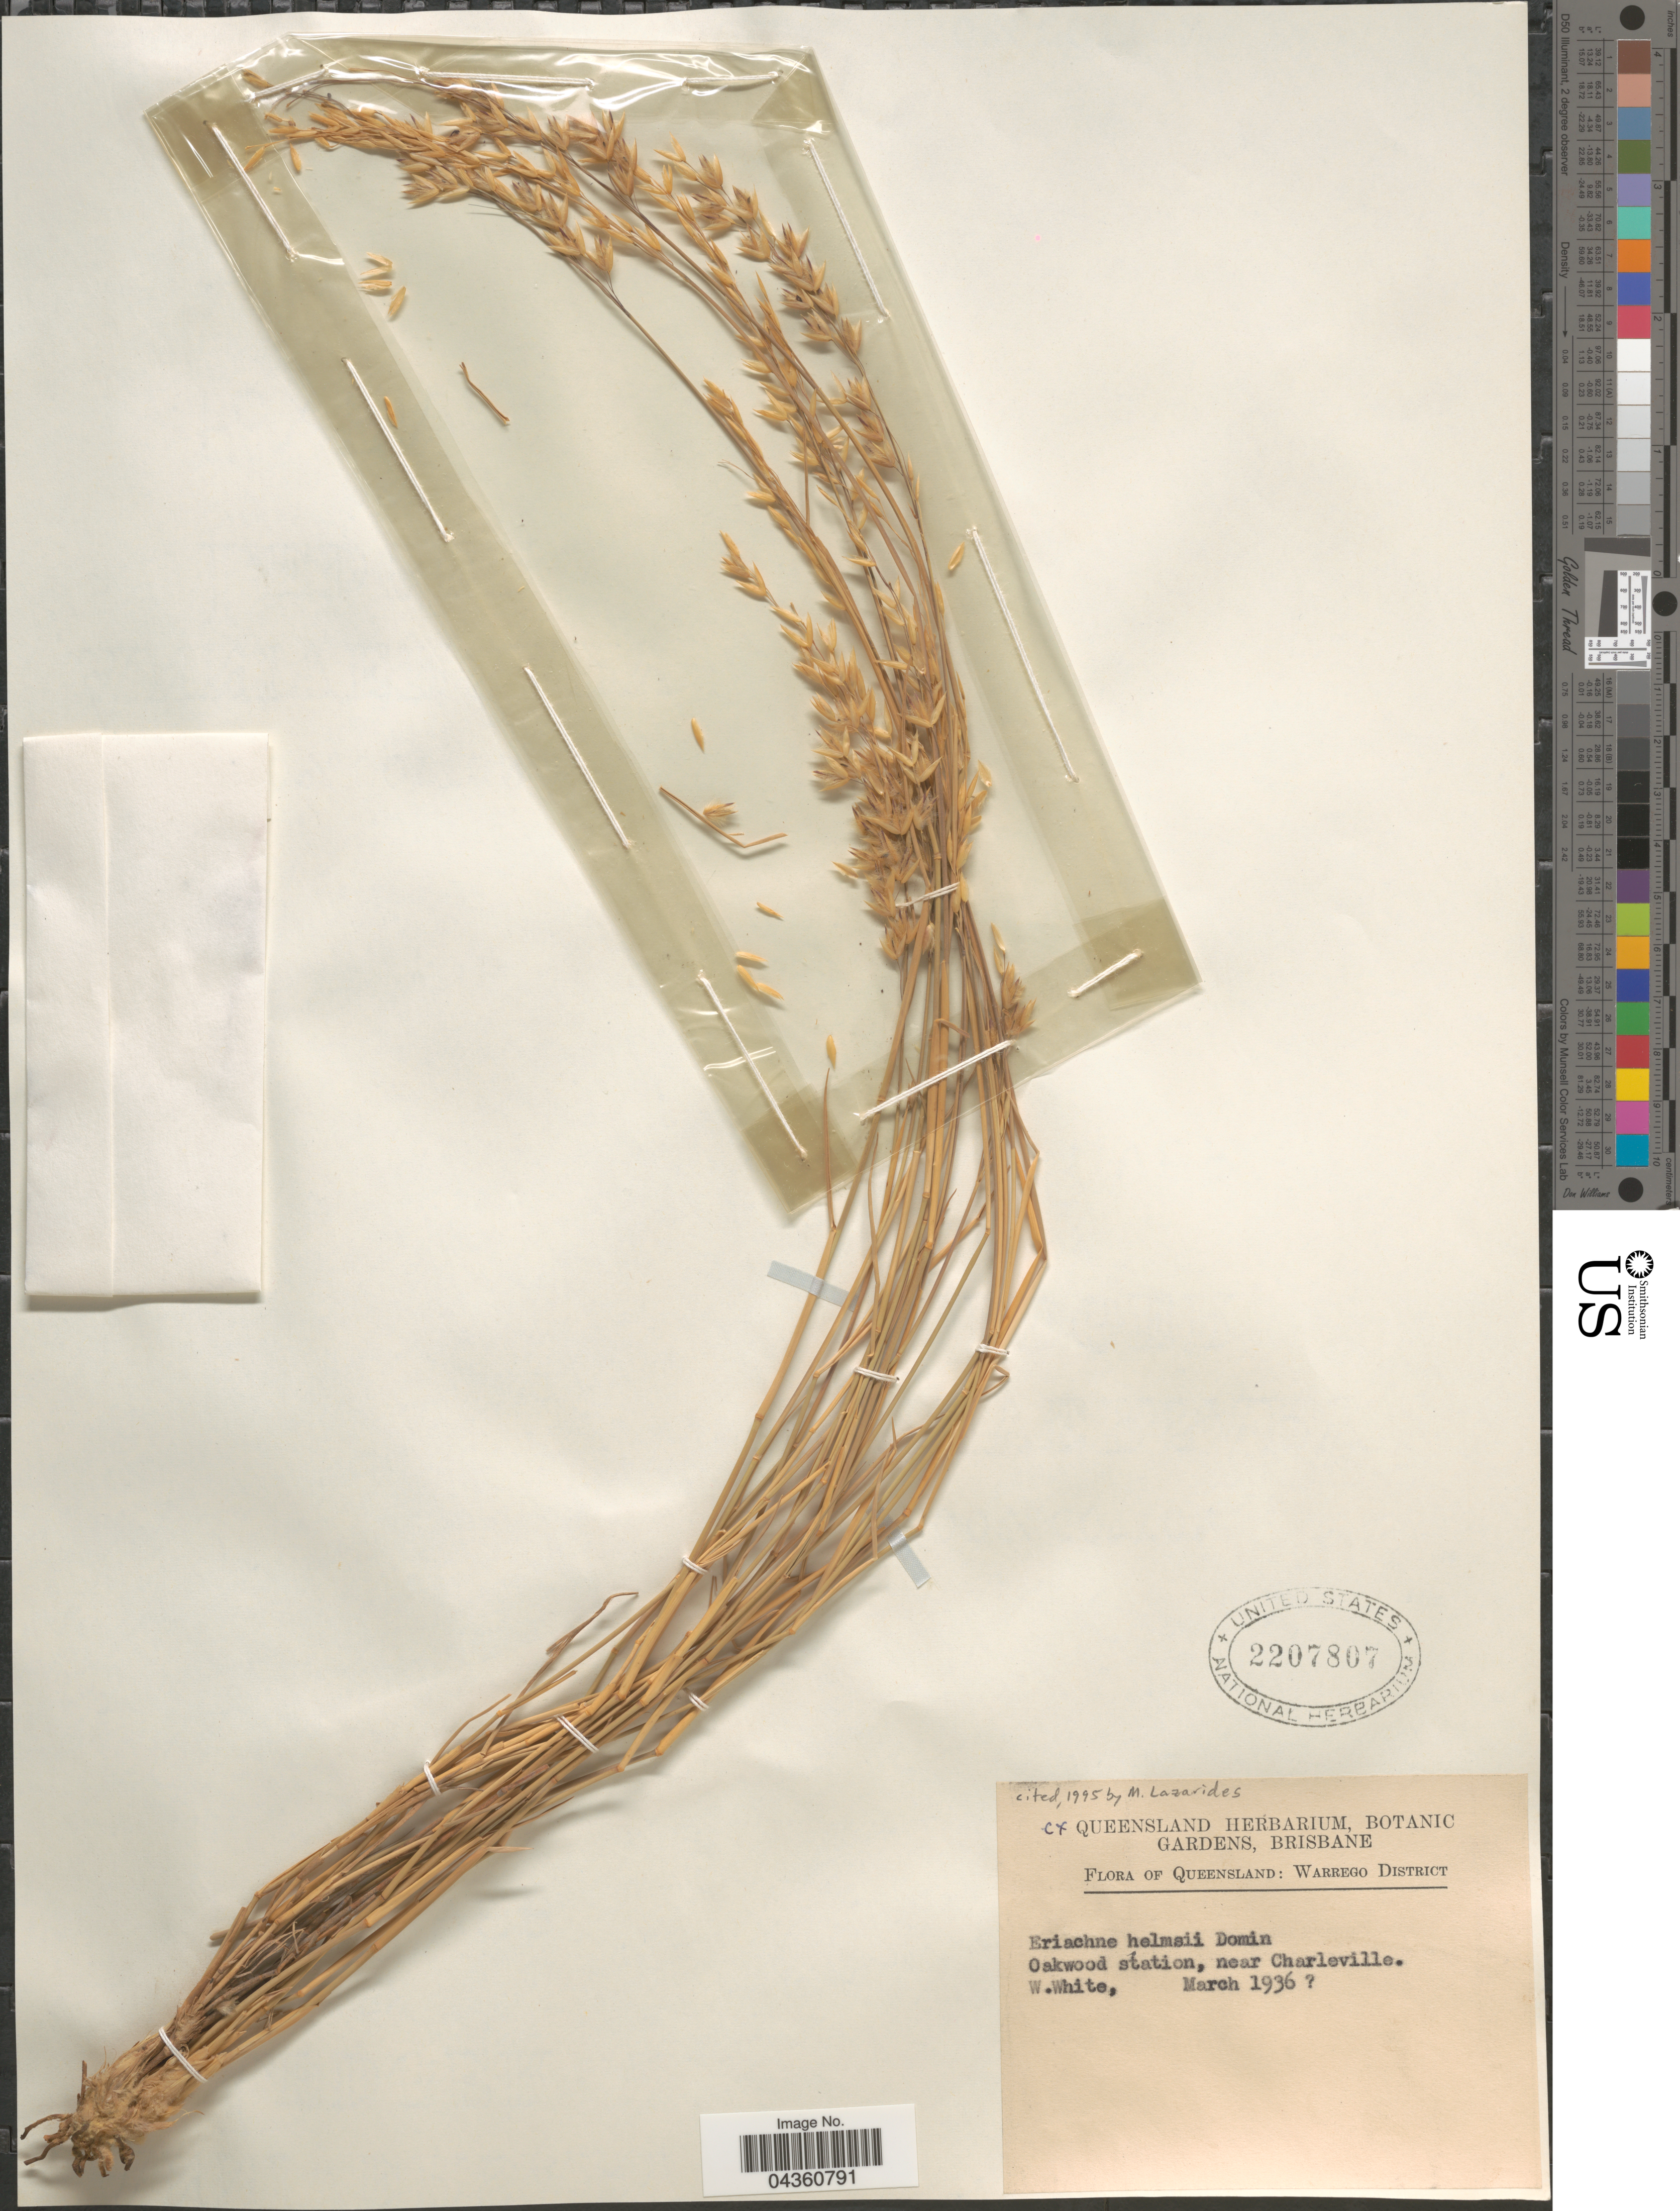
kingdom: Plantae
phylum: Tracheophyta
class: Liliopsida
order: Poales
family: Poaceae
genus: Eriachne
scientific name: Eriachne helmsii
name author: Domin ex Hartley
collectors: W. White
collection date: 1936-03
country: Australia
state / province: Queensland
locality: Warrego District. Oakwood station, near Charleville.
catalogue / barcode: US 2207807